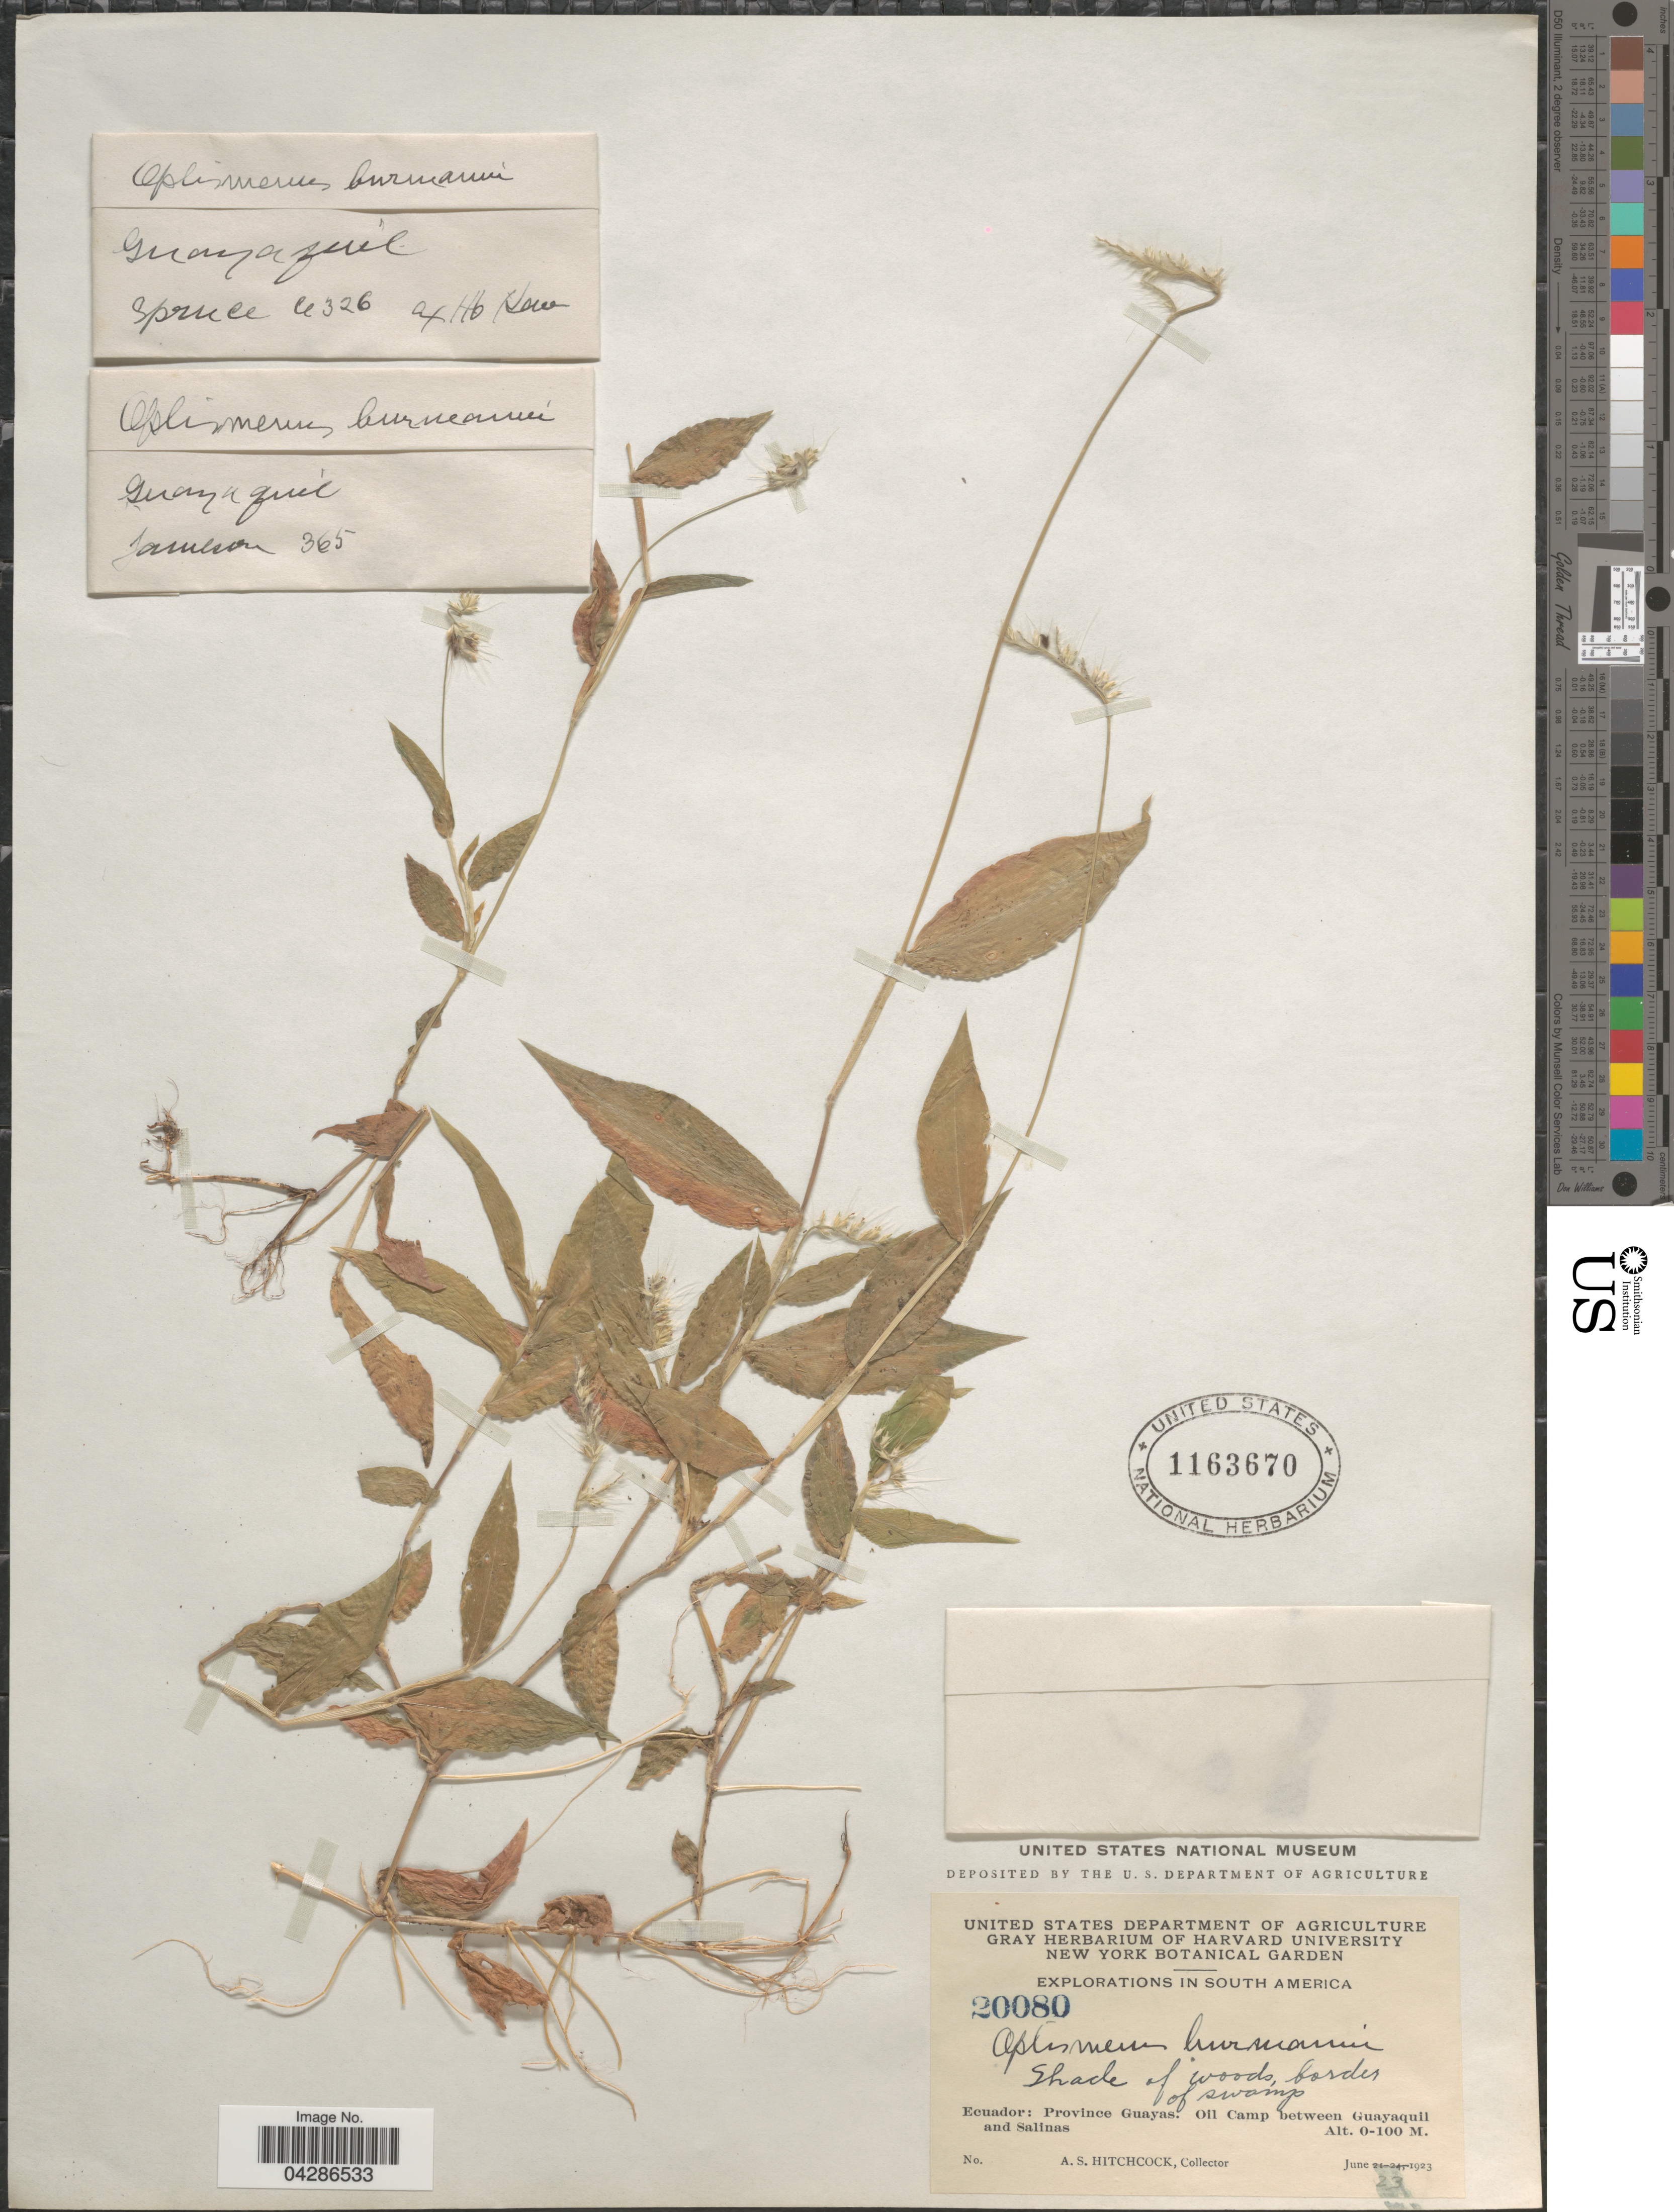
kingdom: Plantae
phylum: Tracheophyta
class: Liliopsida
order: Poales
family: Poaceae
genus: Oplismenus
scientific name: Oplismenus burmannii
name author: (Retz.) P. Beauv.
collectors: A. S. Hitchcock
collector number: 20080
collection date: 1923-06-23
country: Ecuador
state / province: Guayas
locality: Explorations in South America. Oil Camp between Guayaquil and Salinas.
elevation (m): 0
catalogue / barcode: US 1163670